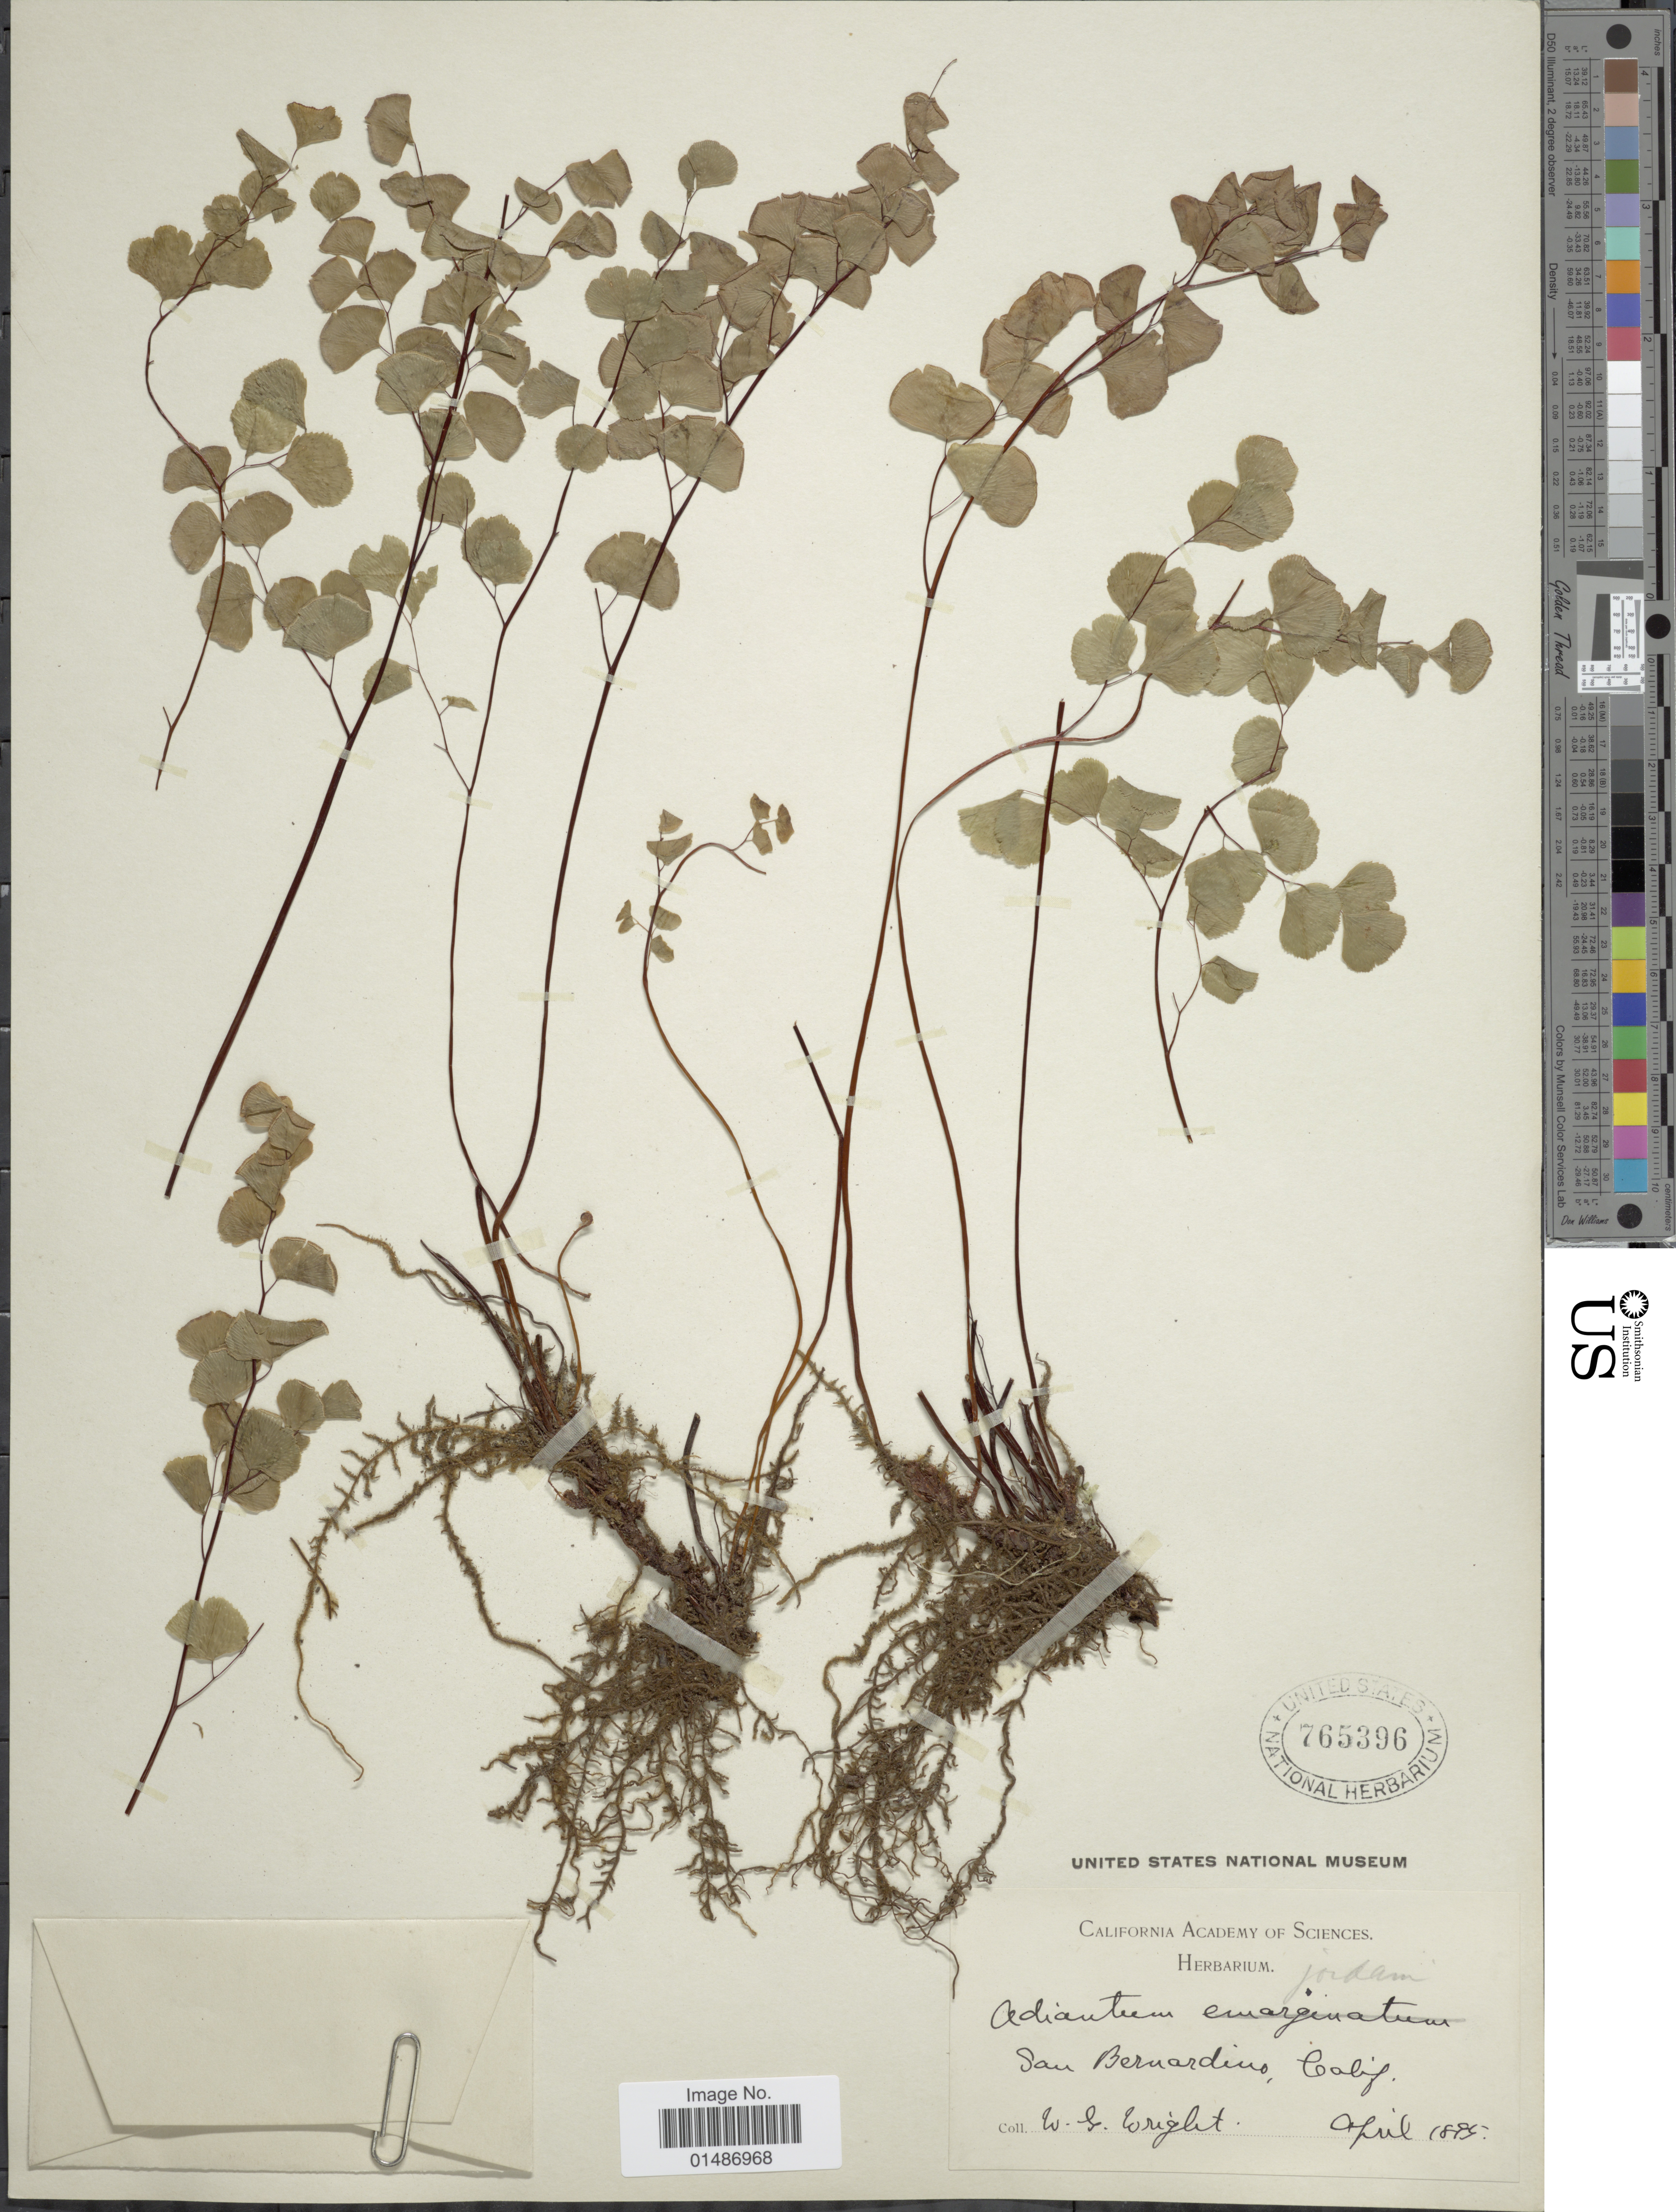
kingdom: Plantae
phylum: Tracheophyta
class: Polypodiopsida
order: Polypodiales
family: Pteridaceae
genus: Adiantum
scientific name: Adiantum jordanii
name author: C.H. Mull.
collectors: W. G. Wright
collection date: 1895-04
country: United States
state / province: California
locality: San Berbardino.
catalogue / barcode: US 765396